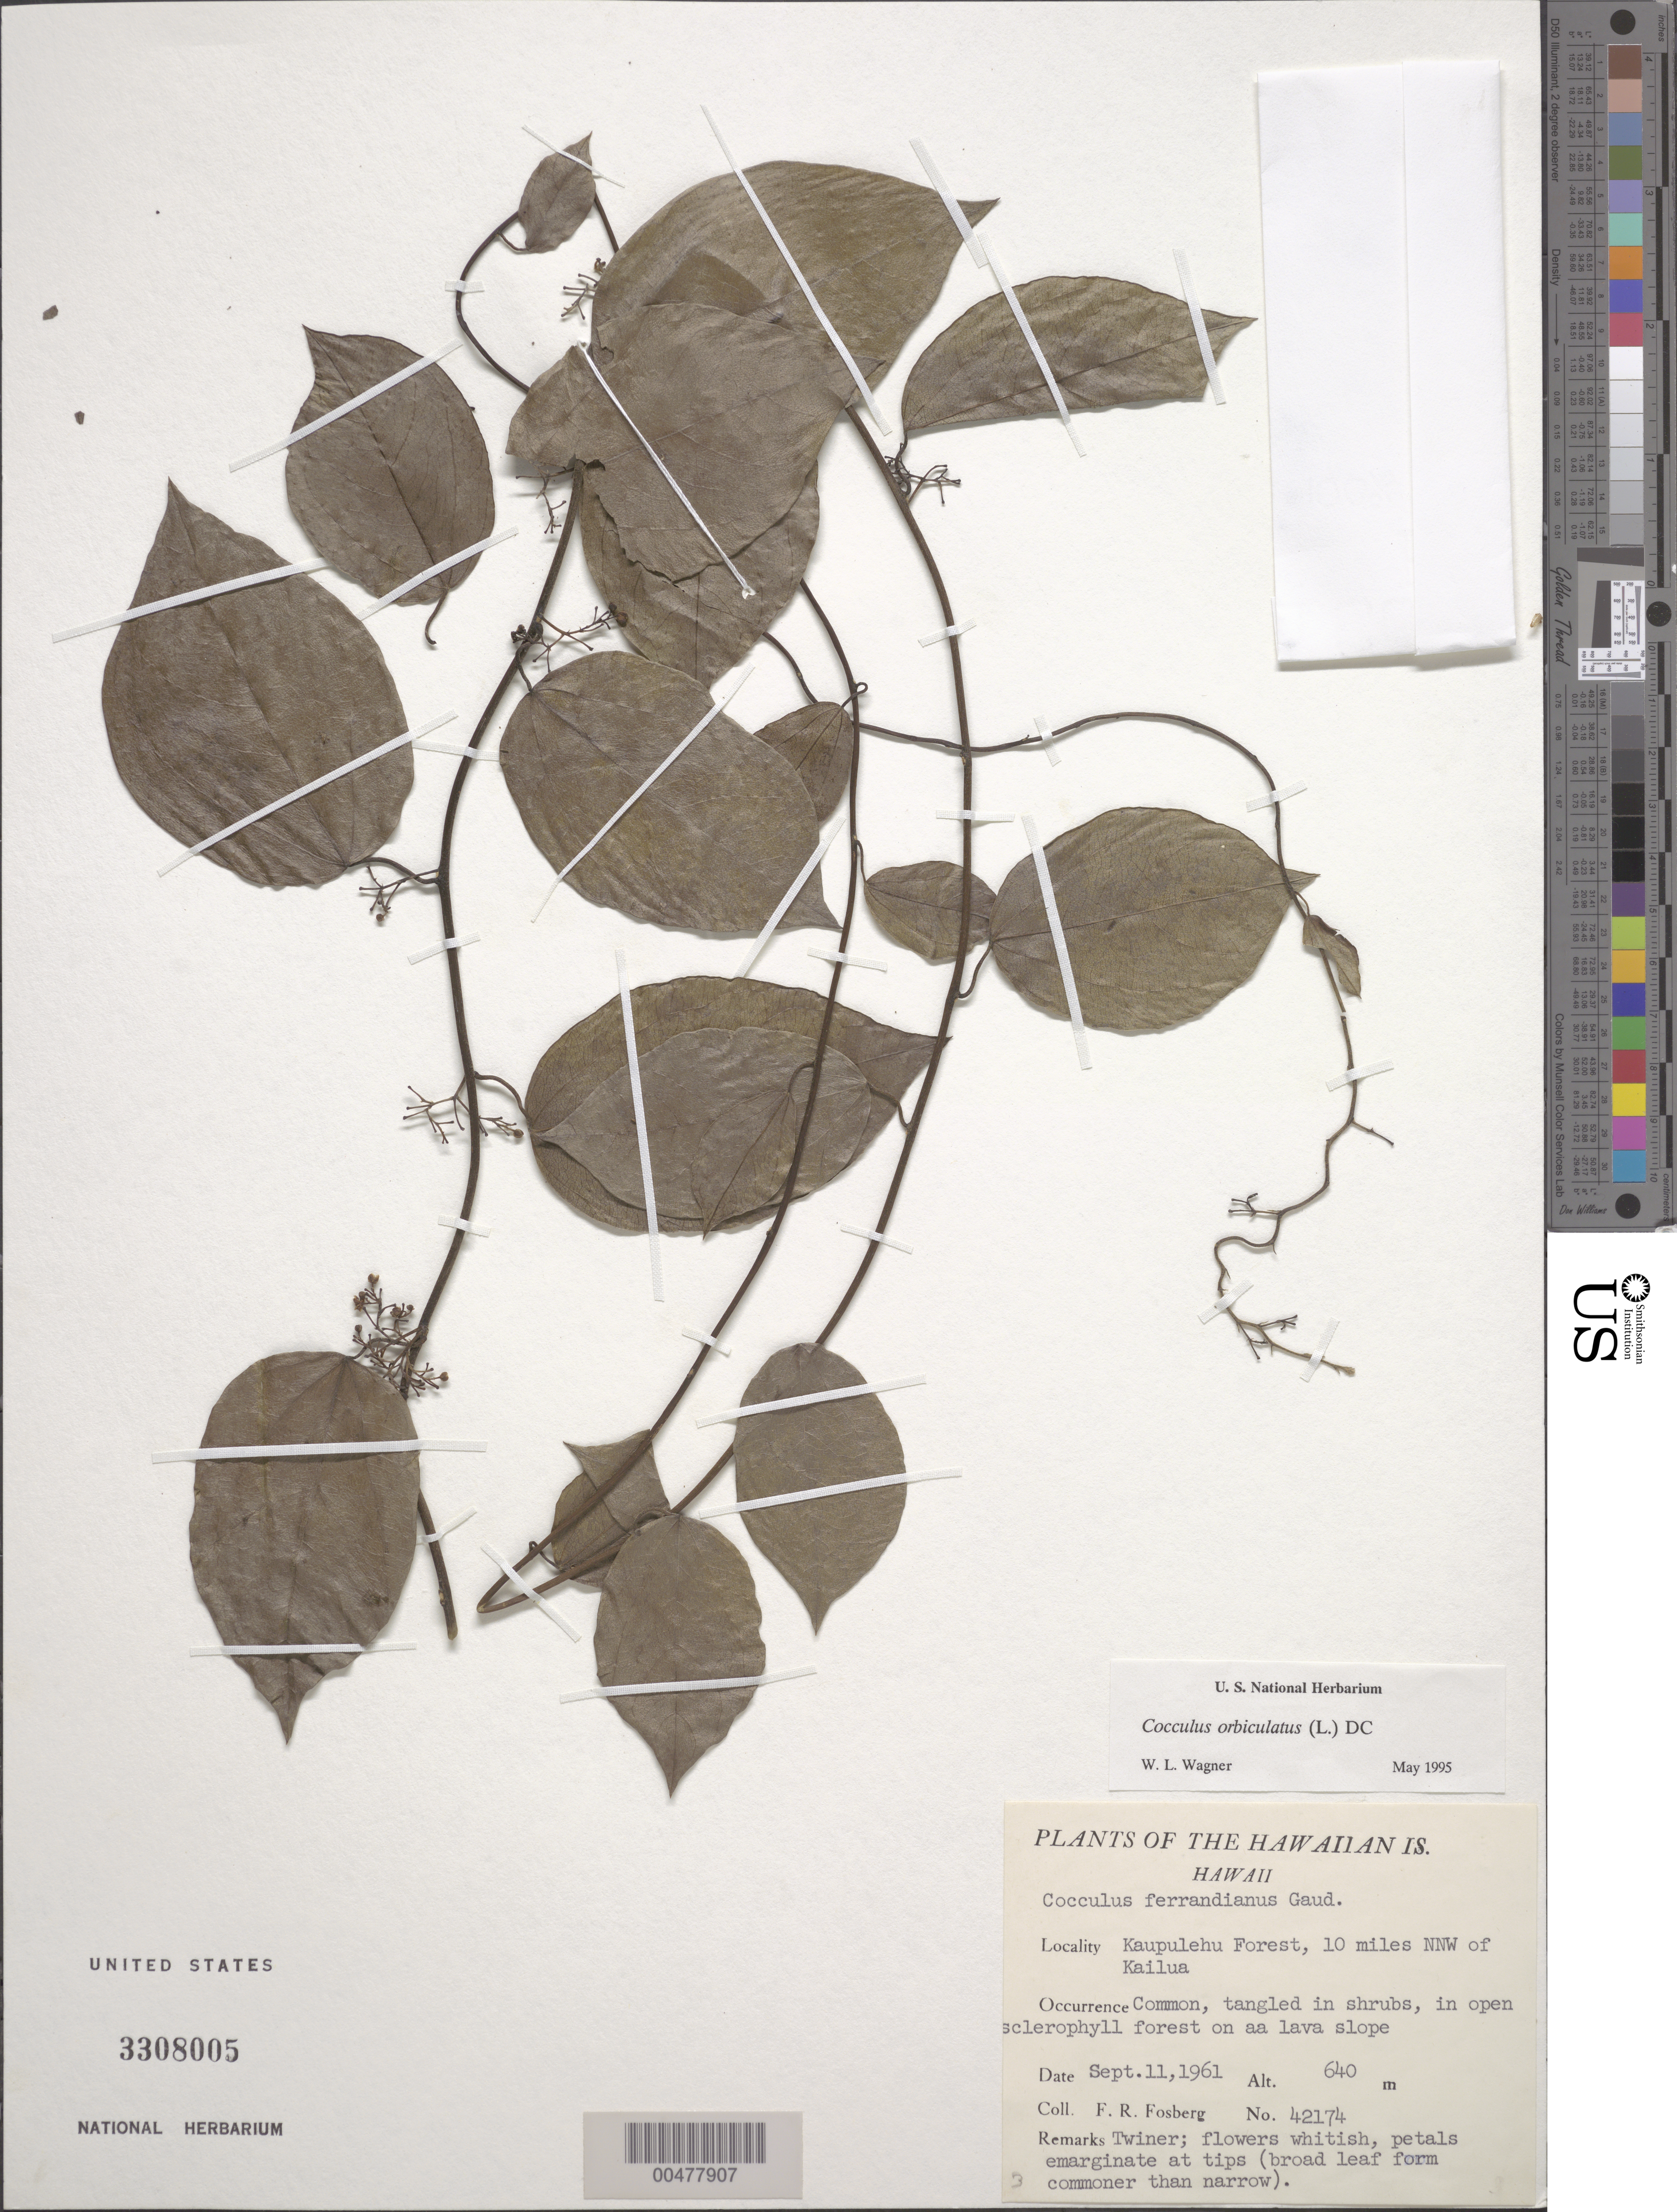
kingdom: Plantae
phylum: Tracheophyta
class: Magnoliopsida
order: Ranunculales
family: Menispermaceae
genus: Cocculus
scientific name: Cocculus orbiculatus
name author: (L.) DC.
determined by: Wagner, W. L., (BOT), Smithsonian Institution - National Museum of Natural History (UNITED STATES)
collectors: F. R. Fosberg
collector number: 42174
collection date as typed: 11 Sep 1961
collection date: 1961-09-11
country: United States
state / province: Hawaii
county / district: Hawaii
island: Hawaii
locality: Kaupulehu Forest, 10 mi NNW of Kailua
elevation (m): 640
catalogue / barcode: US 3308005